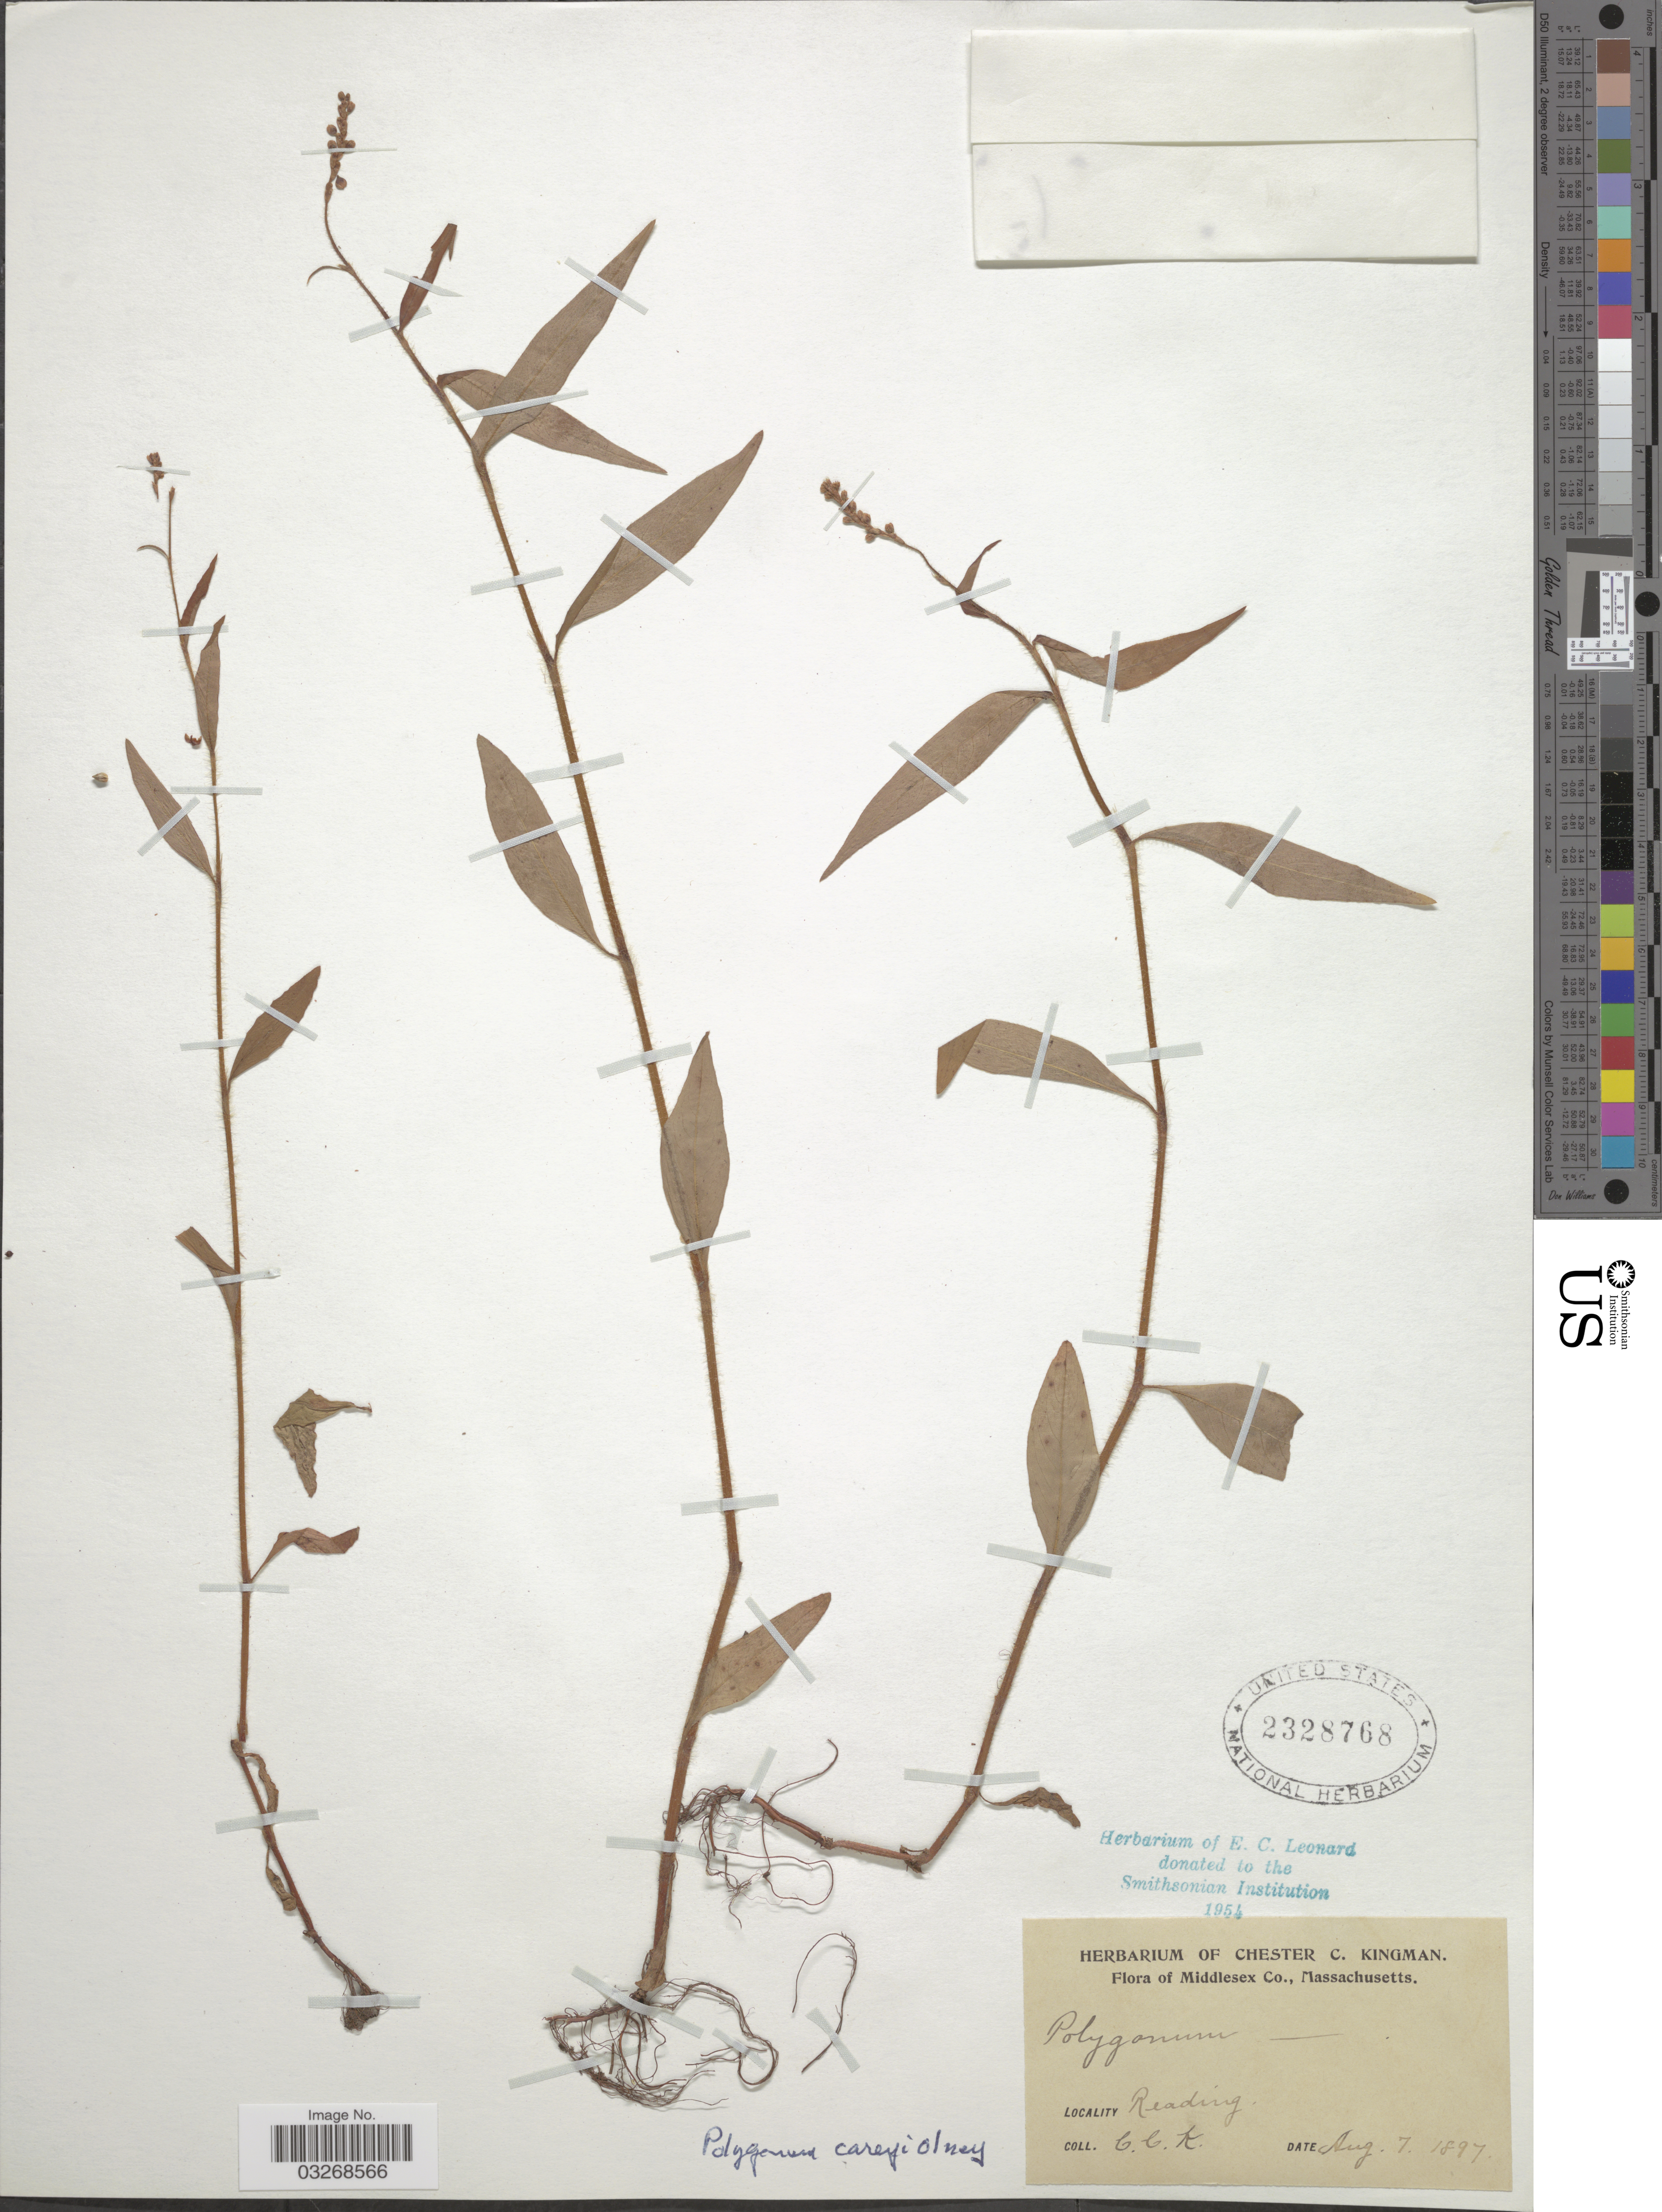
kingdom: Plantae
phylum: Tracheophyta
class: Magnoliopsida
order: Caryophyllales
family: Polygonaceae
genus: Persicaria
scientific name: Persicaria careyi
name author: (Olney) Greene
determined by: Atha, D. E.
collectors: C. Kingman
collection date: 1897-08-07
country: United States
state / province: Massachusetts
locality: Middlesex Co. Reading.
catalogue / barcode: US 2328768